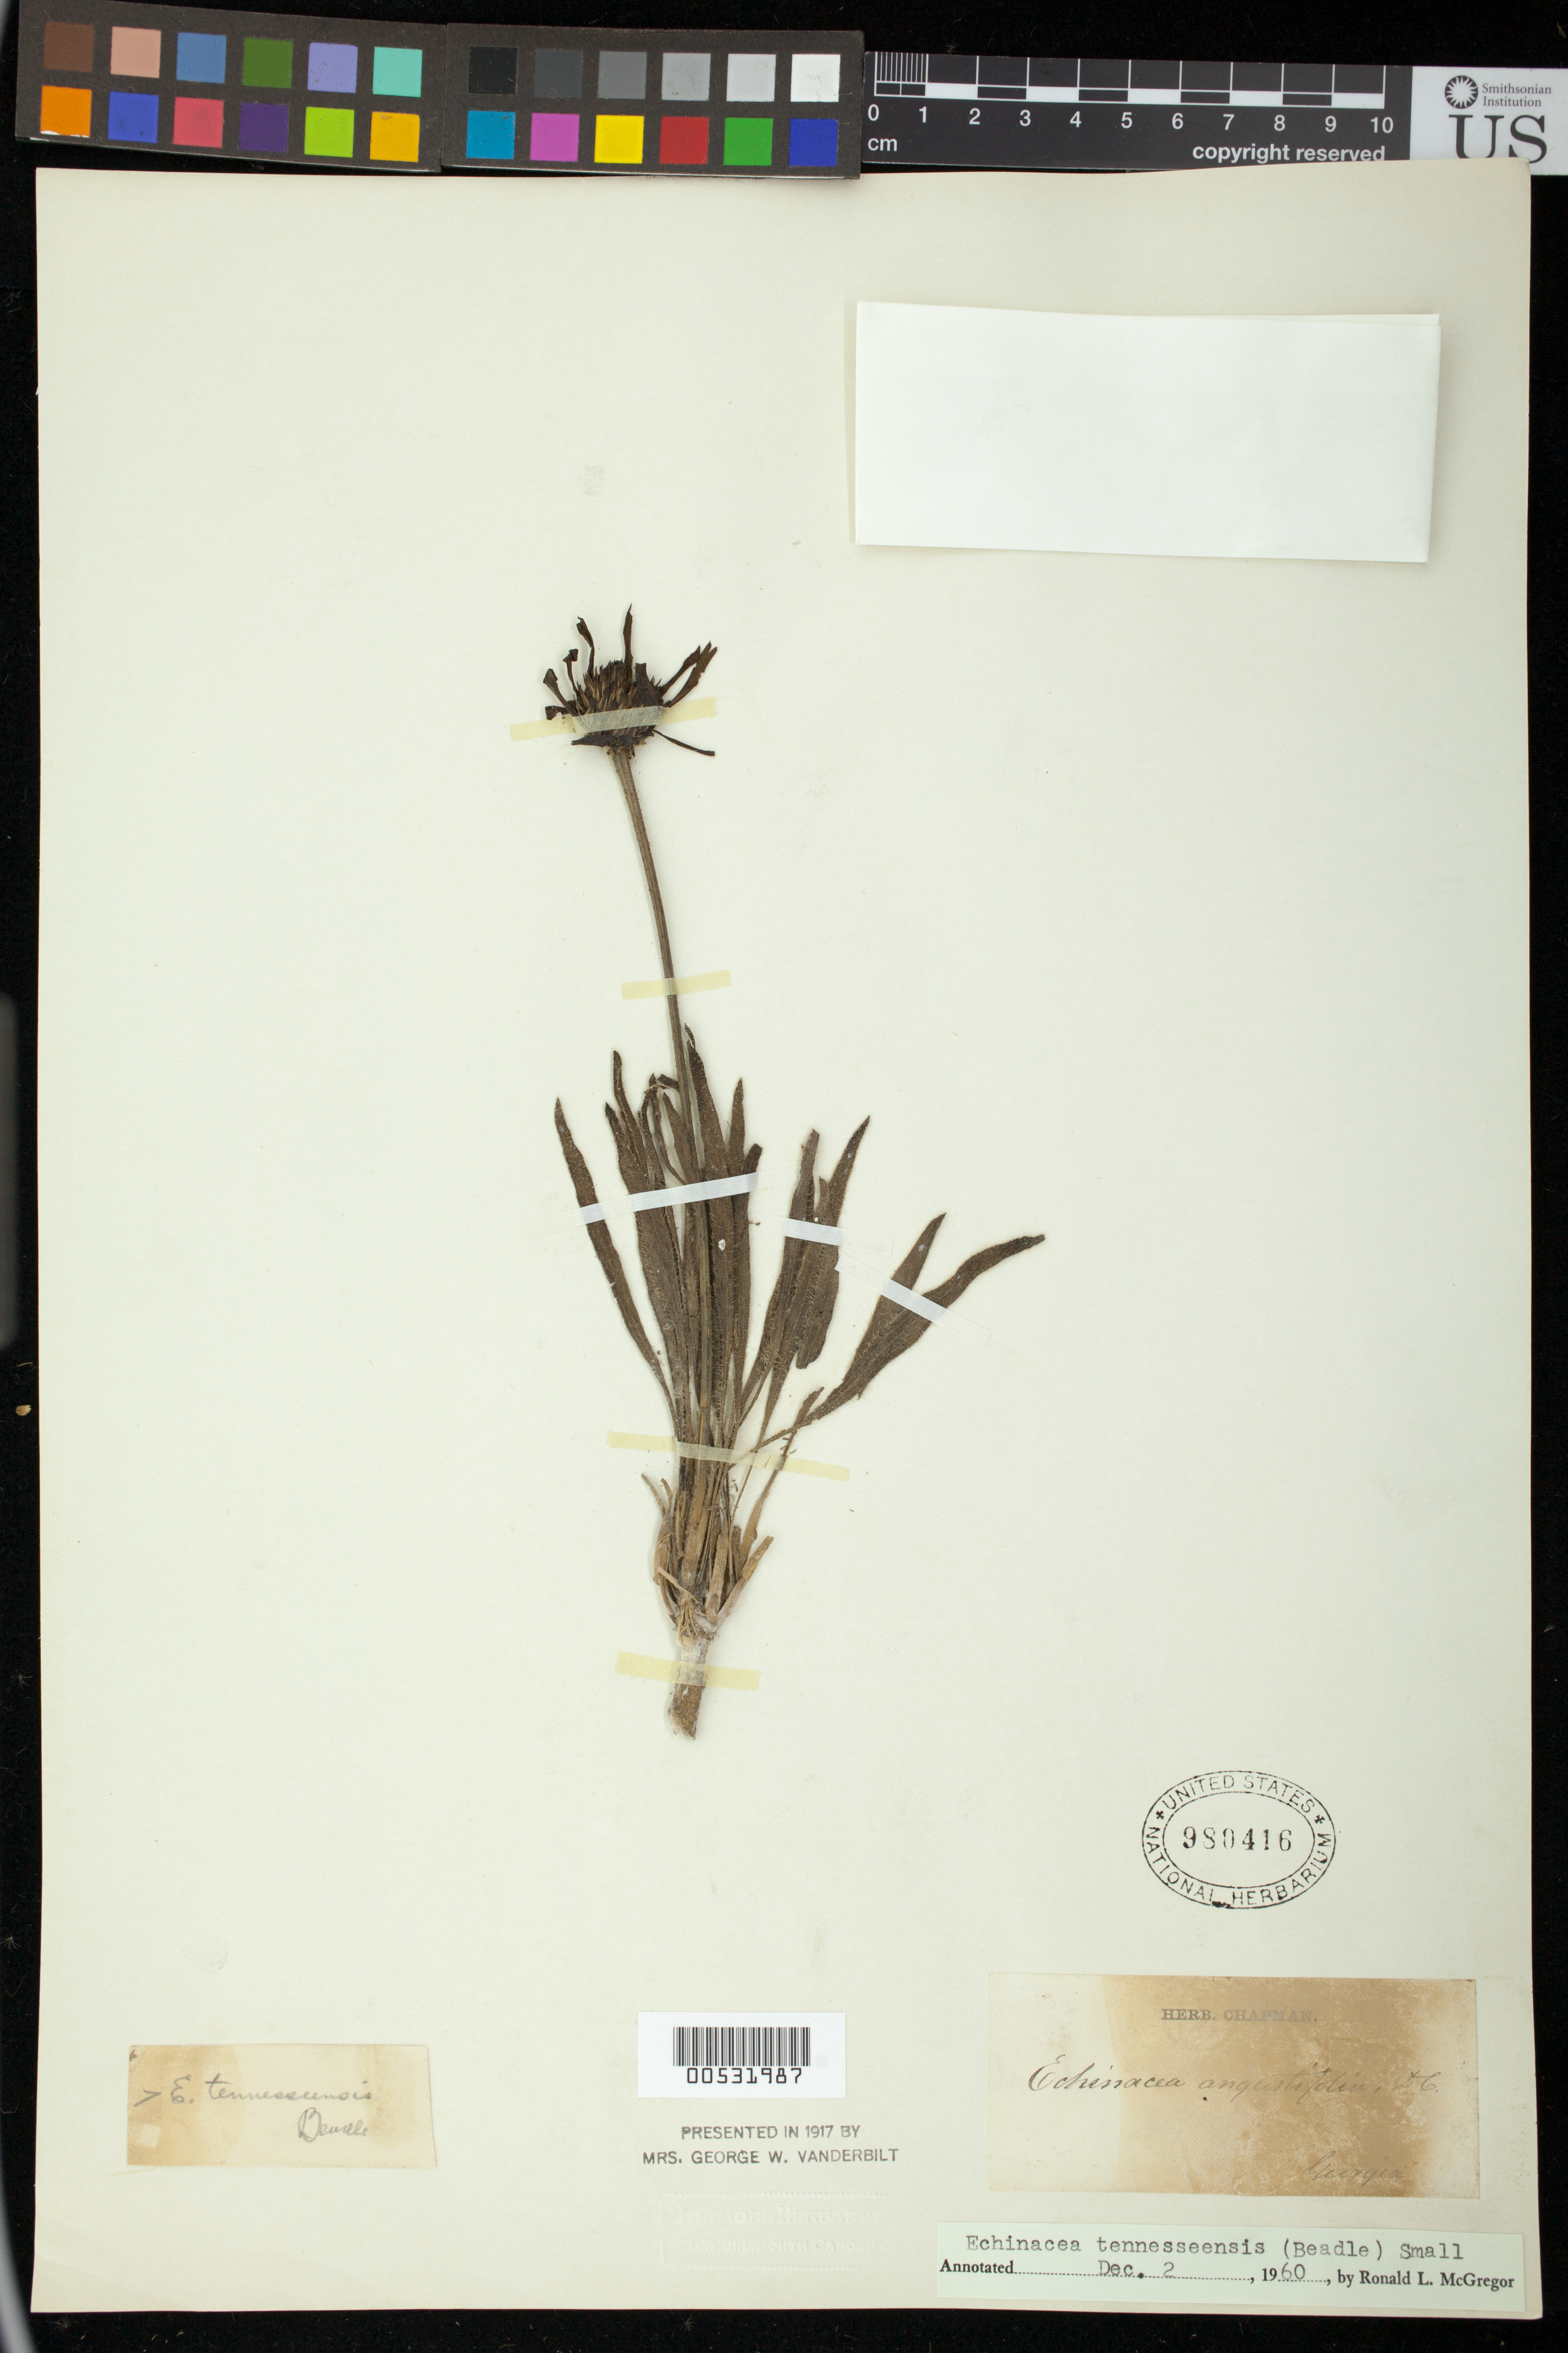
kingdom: Plantae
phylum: Tracheophyta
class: Magnoliopsida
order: Asterales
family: Asteraceae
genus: Echinacea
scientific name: Echinacea tennesseensis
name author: (Beadle) Small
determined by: McGregor, R.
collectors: ex herb. Chapman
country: United States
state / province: Georgia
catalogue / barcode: US 980416